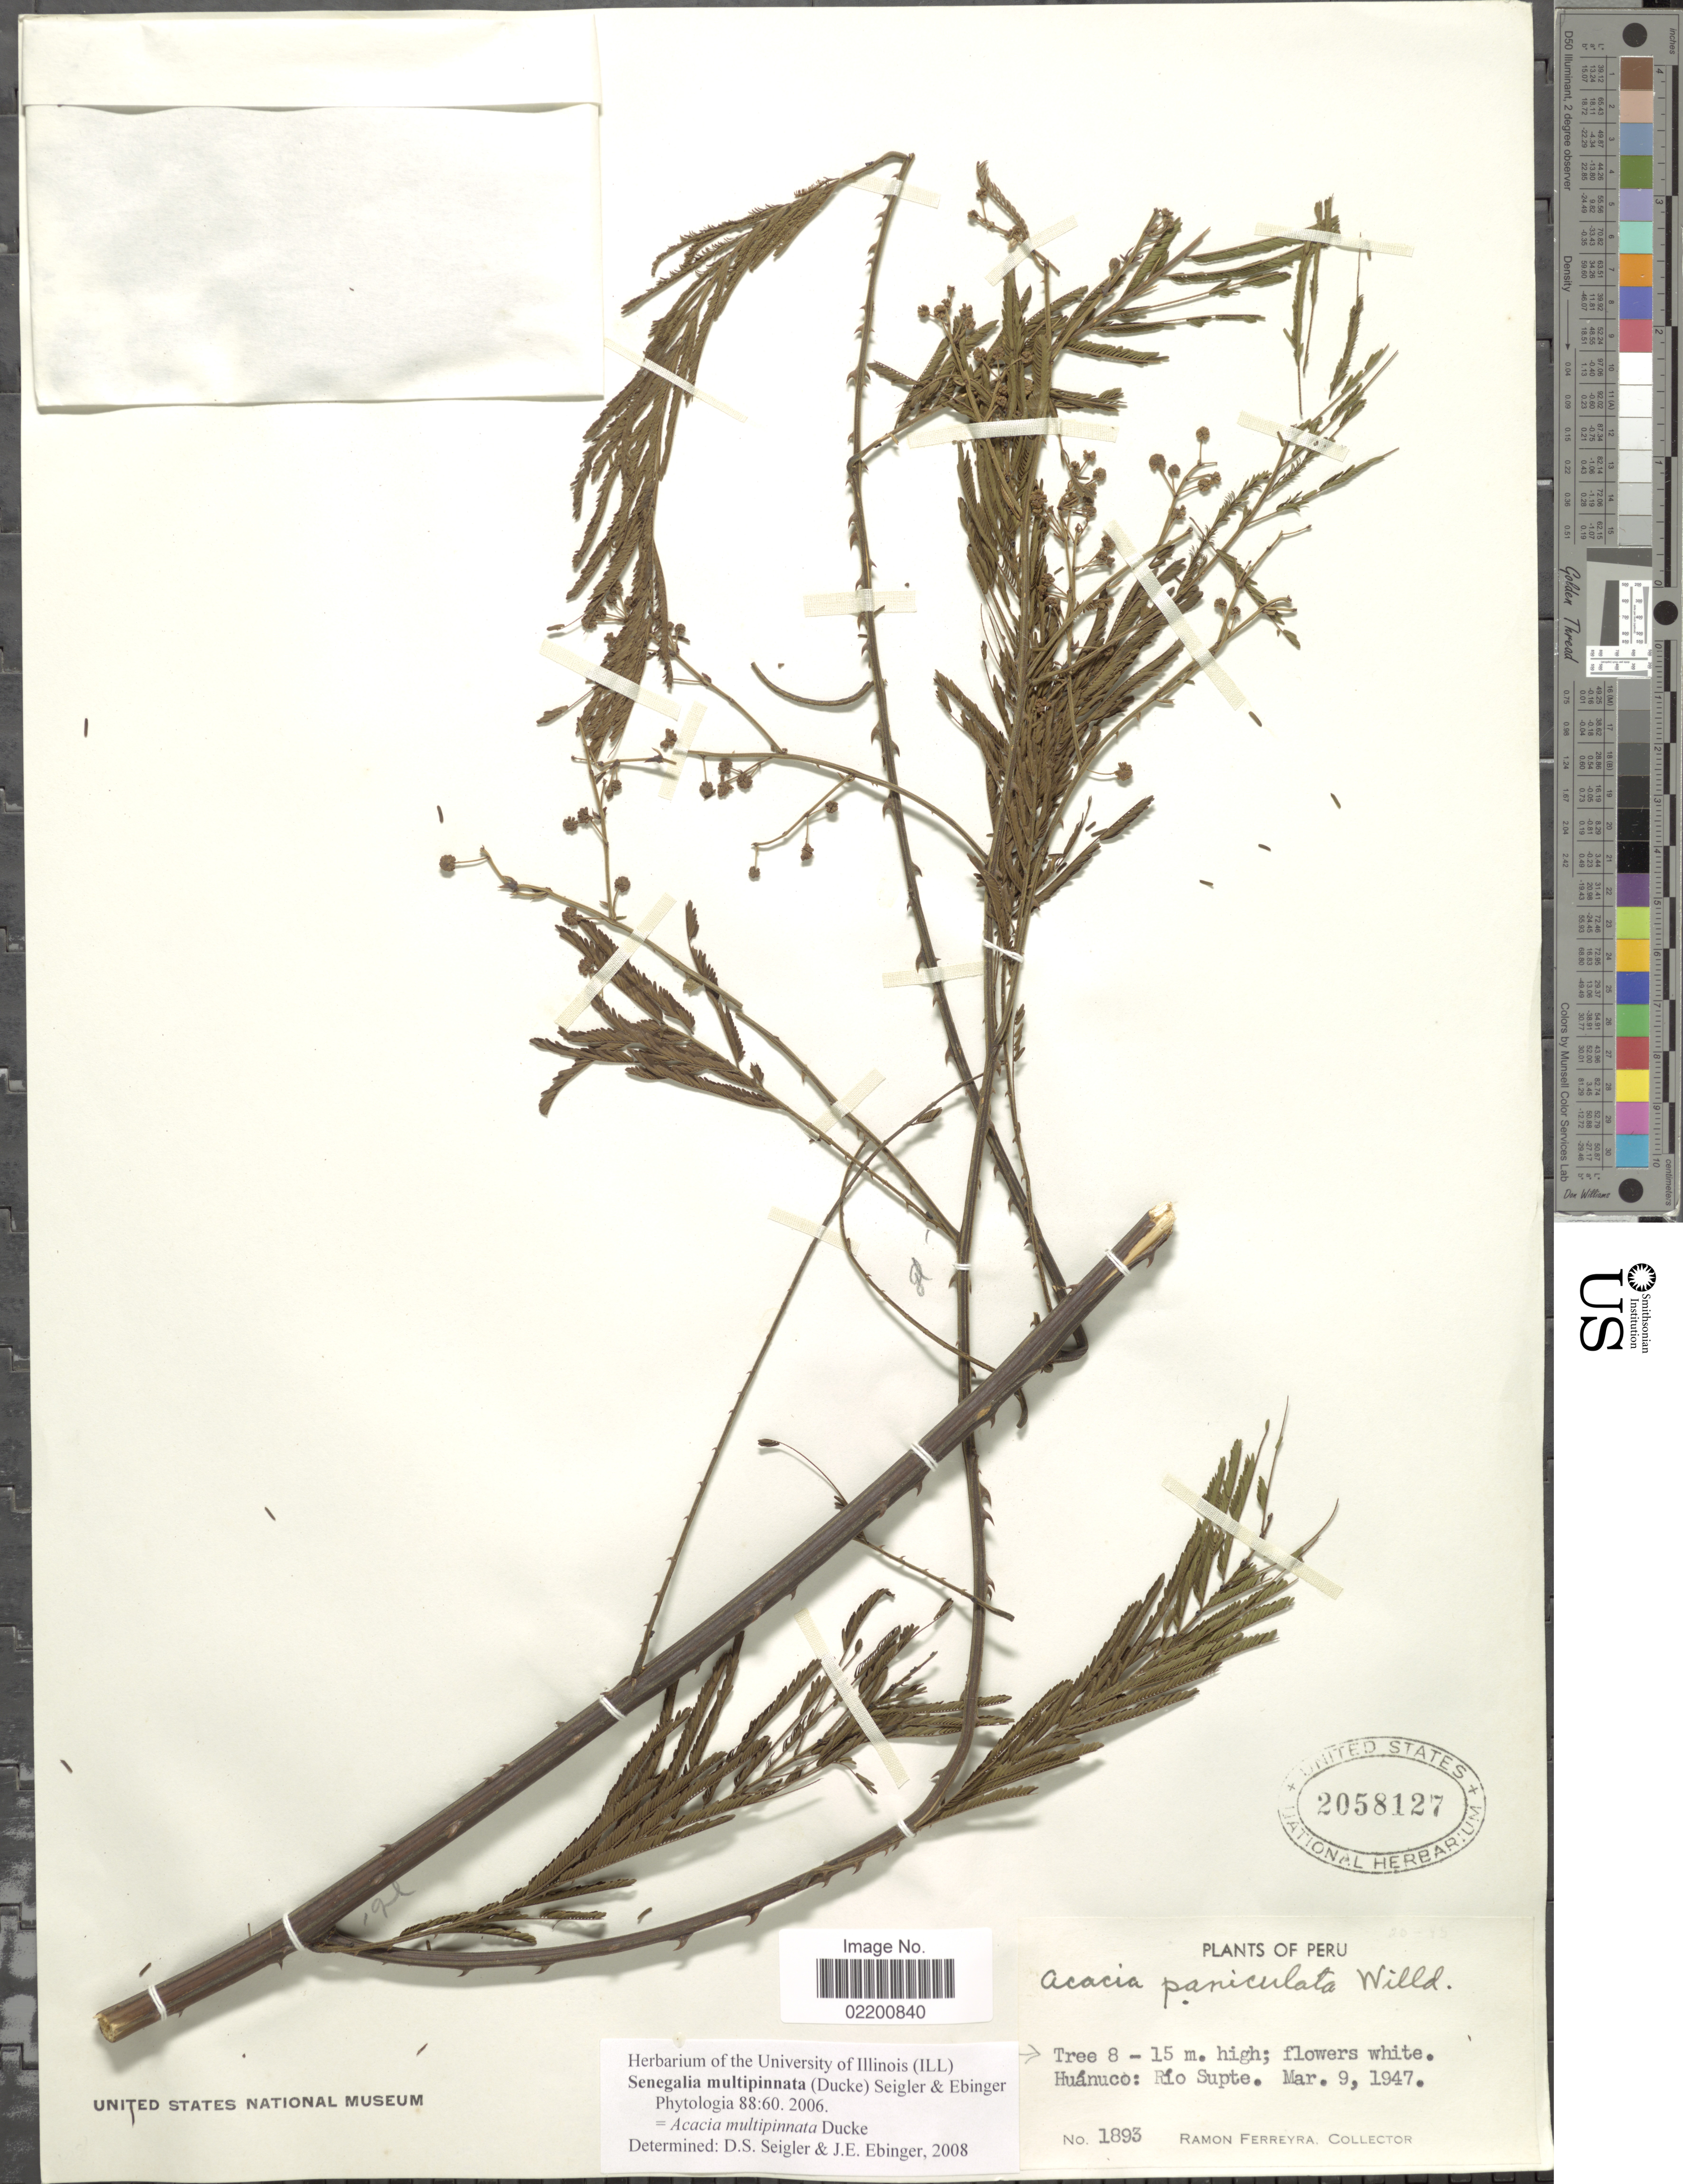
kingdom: Plantae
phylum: Tracheophyta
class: Magnoliopsida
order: Fabales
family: Fabaceae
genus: Senegalia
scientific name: Senegalia multipinnata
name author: (Ducke) Seigler & Ebinger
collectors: R. A. Ferreyra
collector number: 1893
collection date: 1947-03-09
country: Peru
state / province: Huánuco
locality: Rio Supte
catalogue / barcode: US 2058127